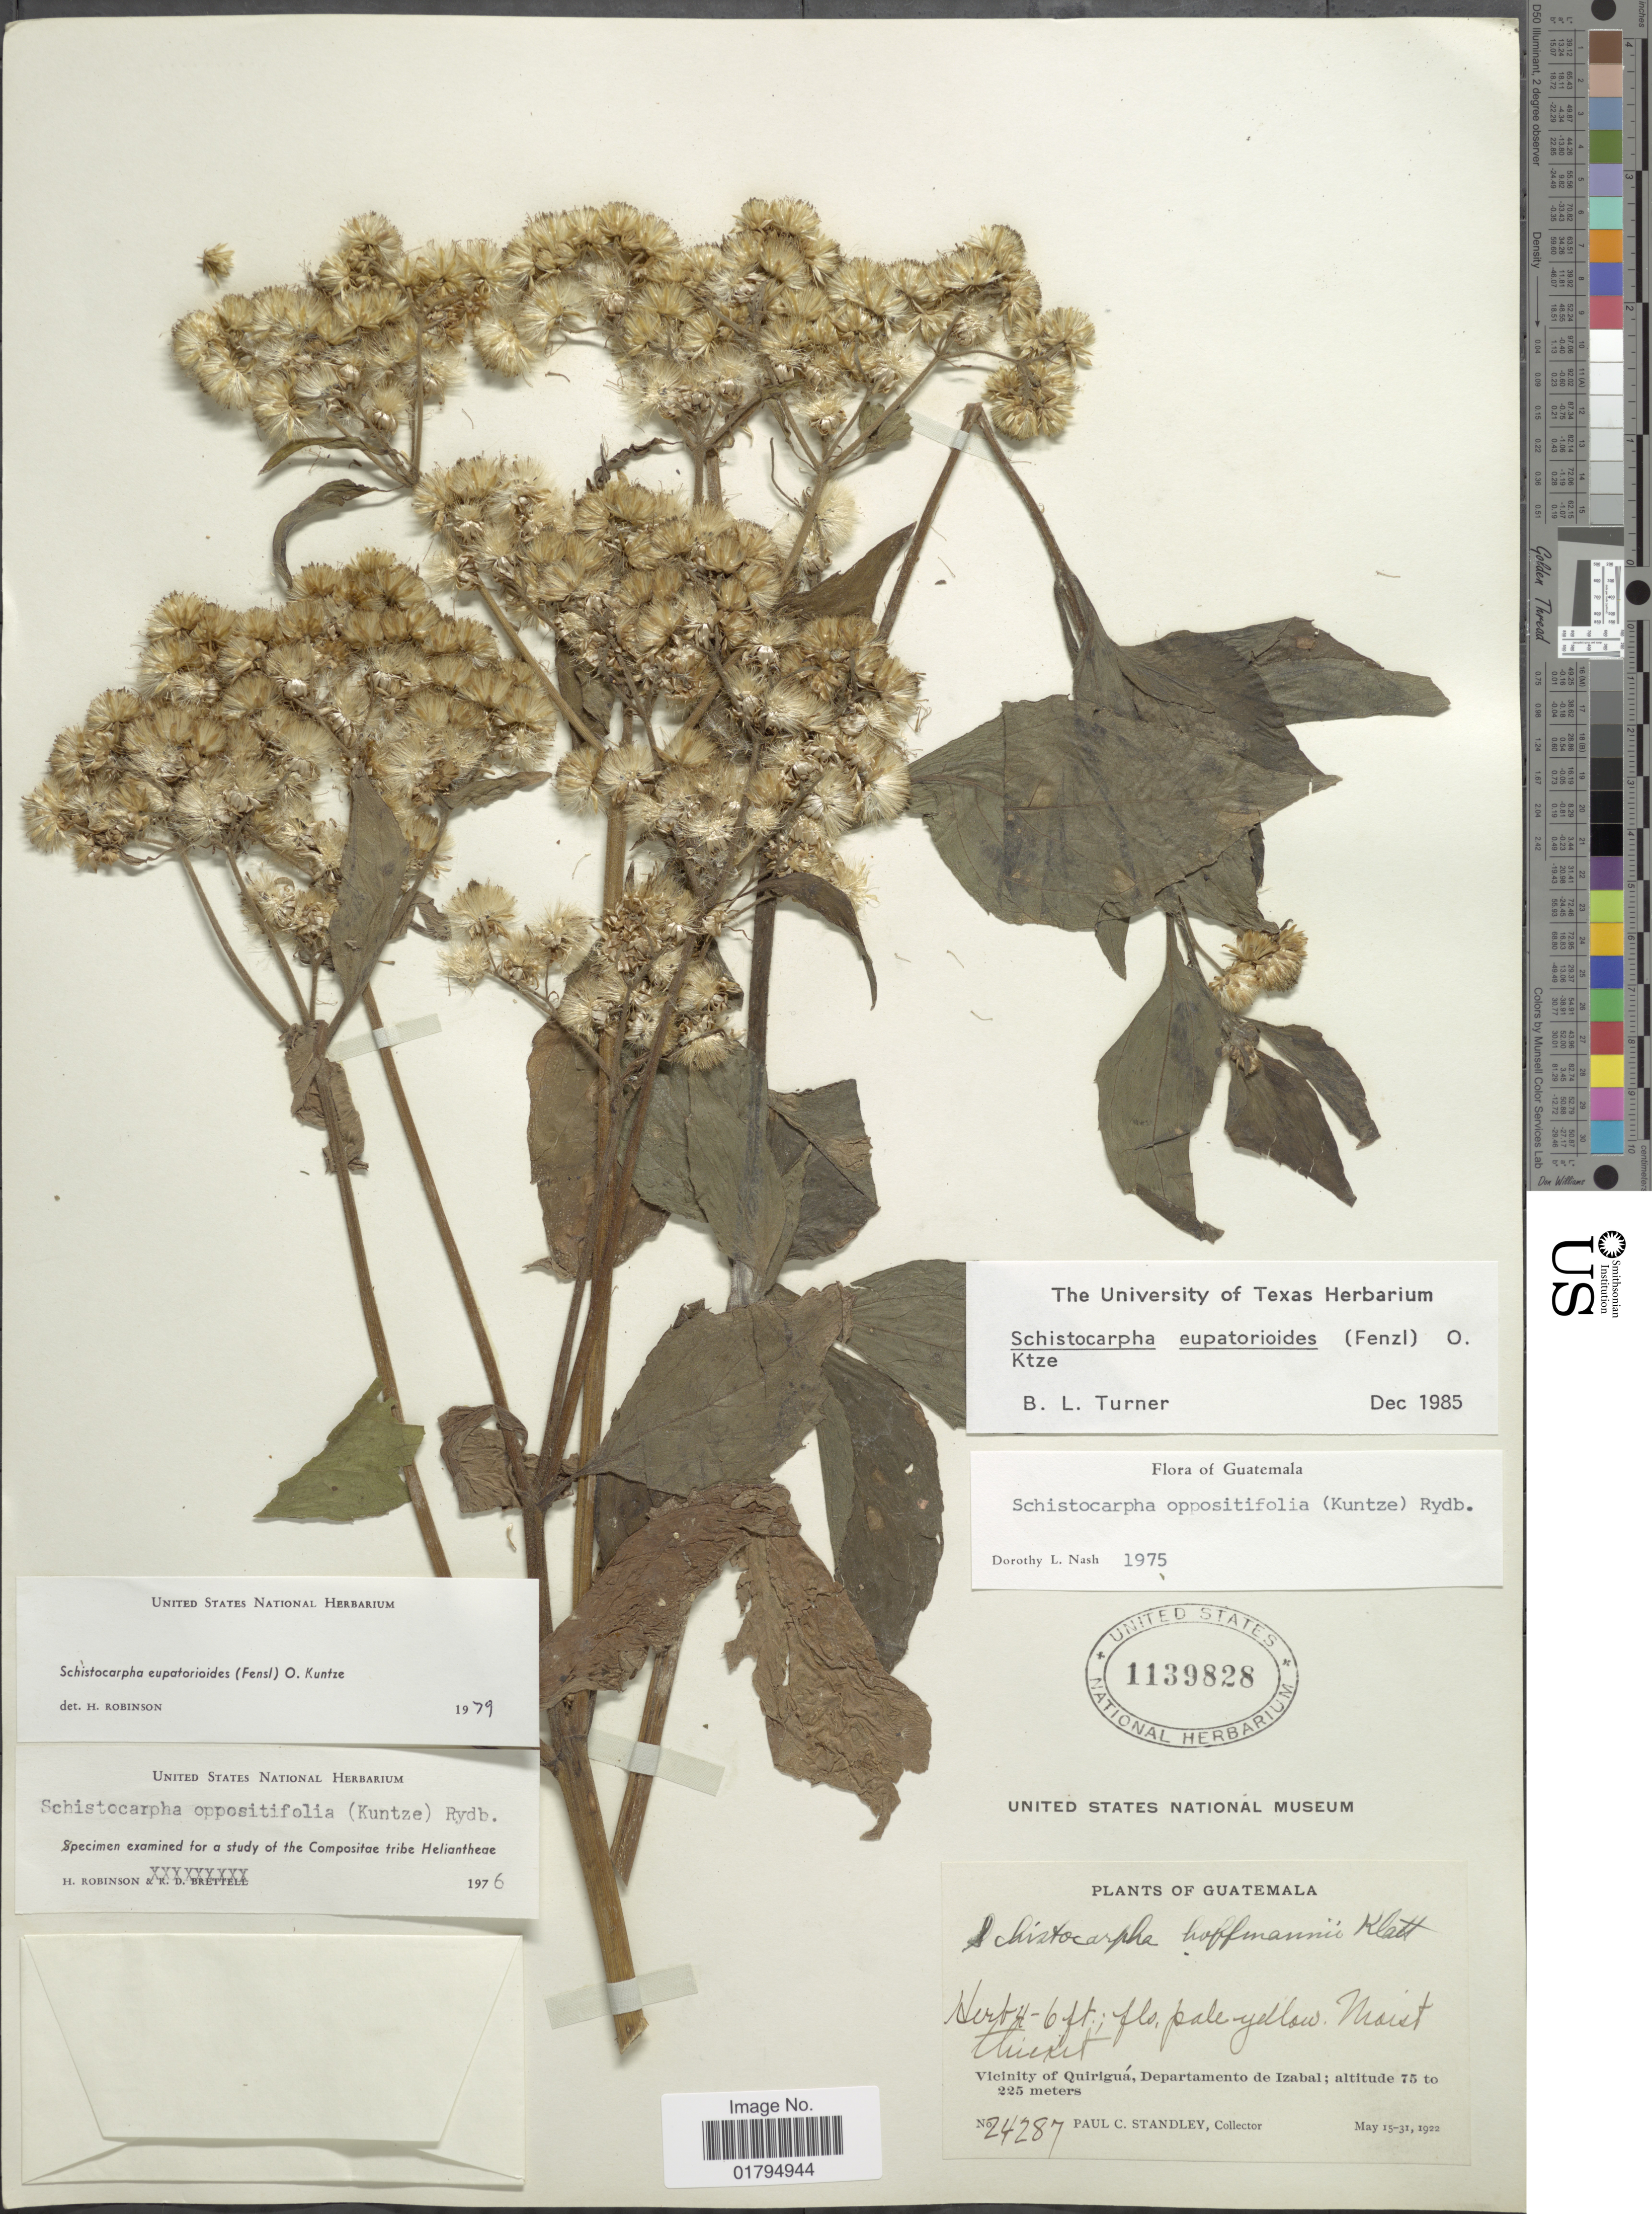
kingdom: Plantae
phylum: Tracheophyta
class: Magnoliopsida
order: Asterales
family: Asteraceae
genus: Schistocarpha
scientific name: Schistocarpha eupatorioides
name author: (Fenzl) Kuntze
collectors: P. C. Standley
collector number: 24287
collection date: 1922-05-15/1922-05-31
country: Guatemala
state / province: Izabal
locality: Vicinity of Quirigua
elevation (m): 75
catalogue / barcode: US 1139828